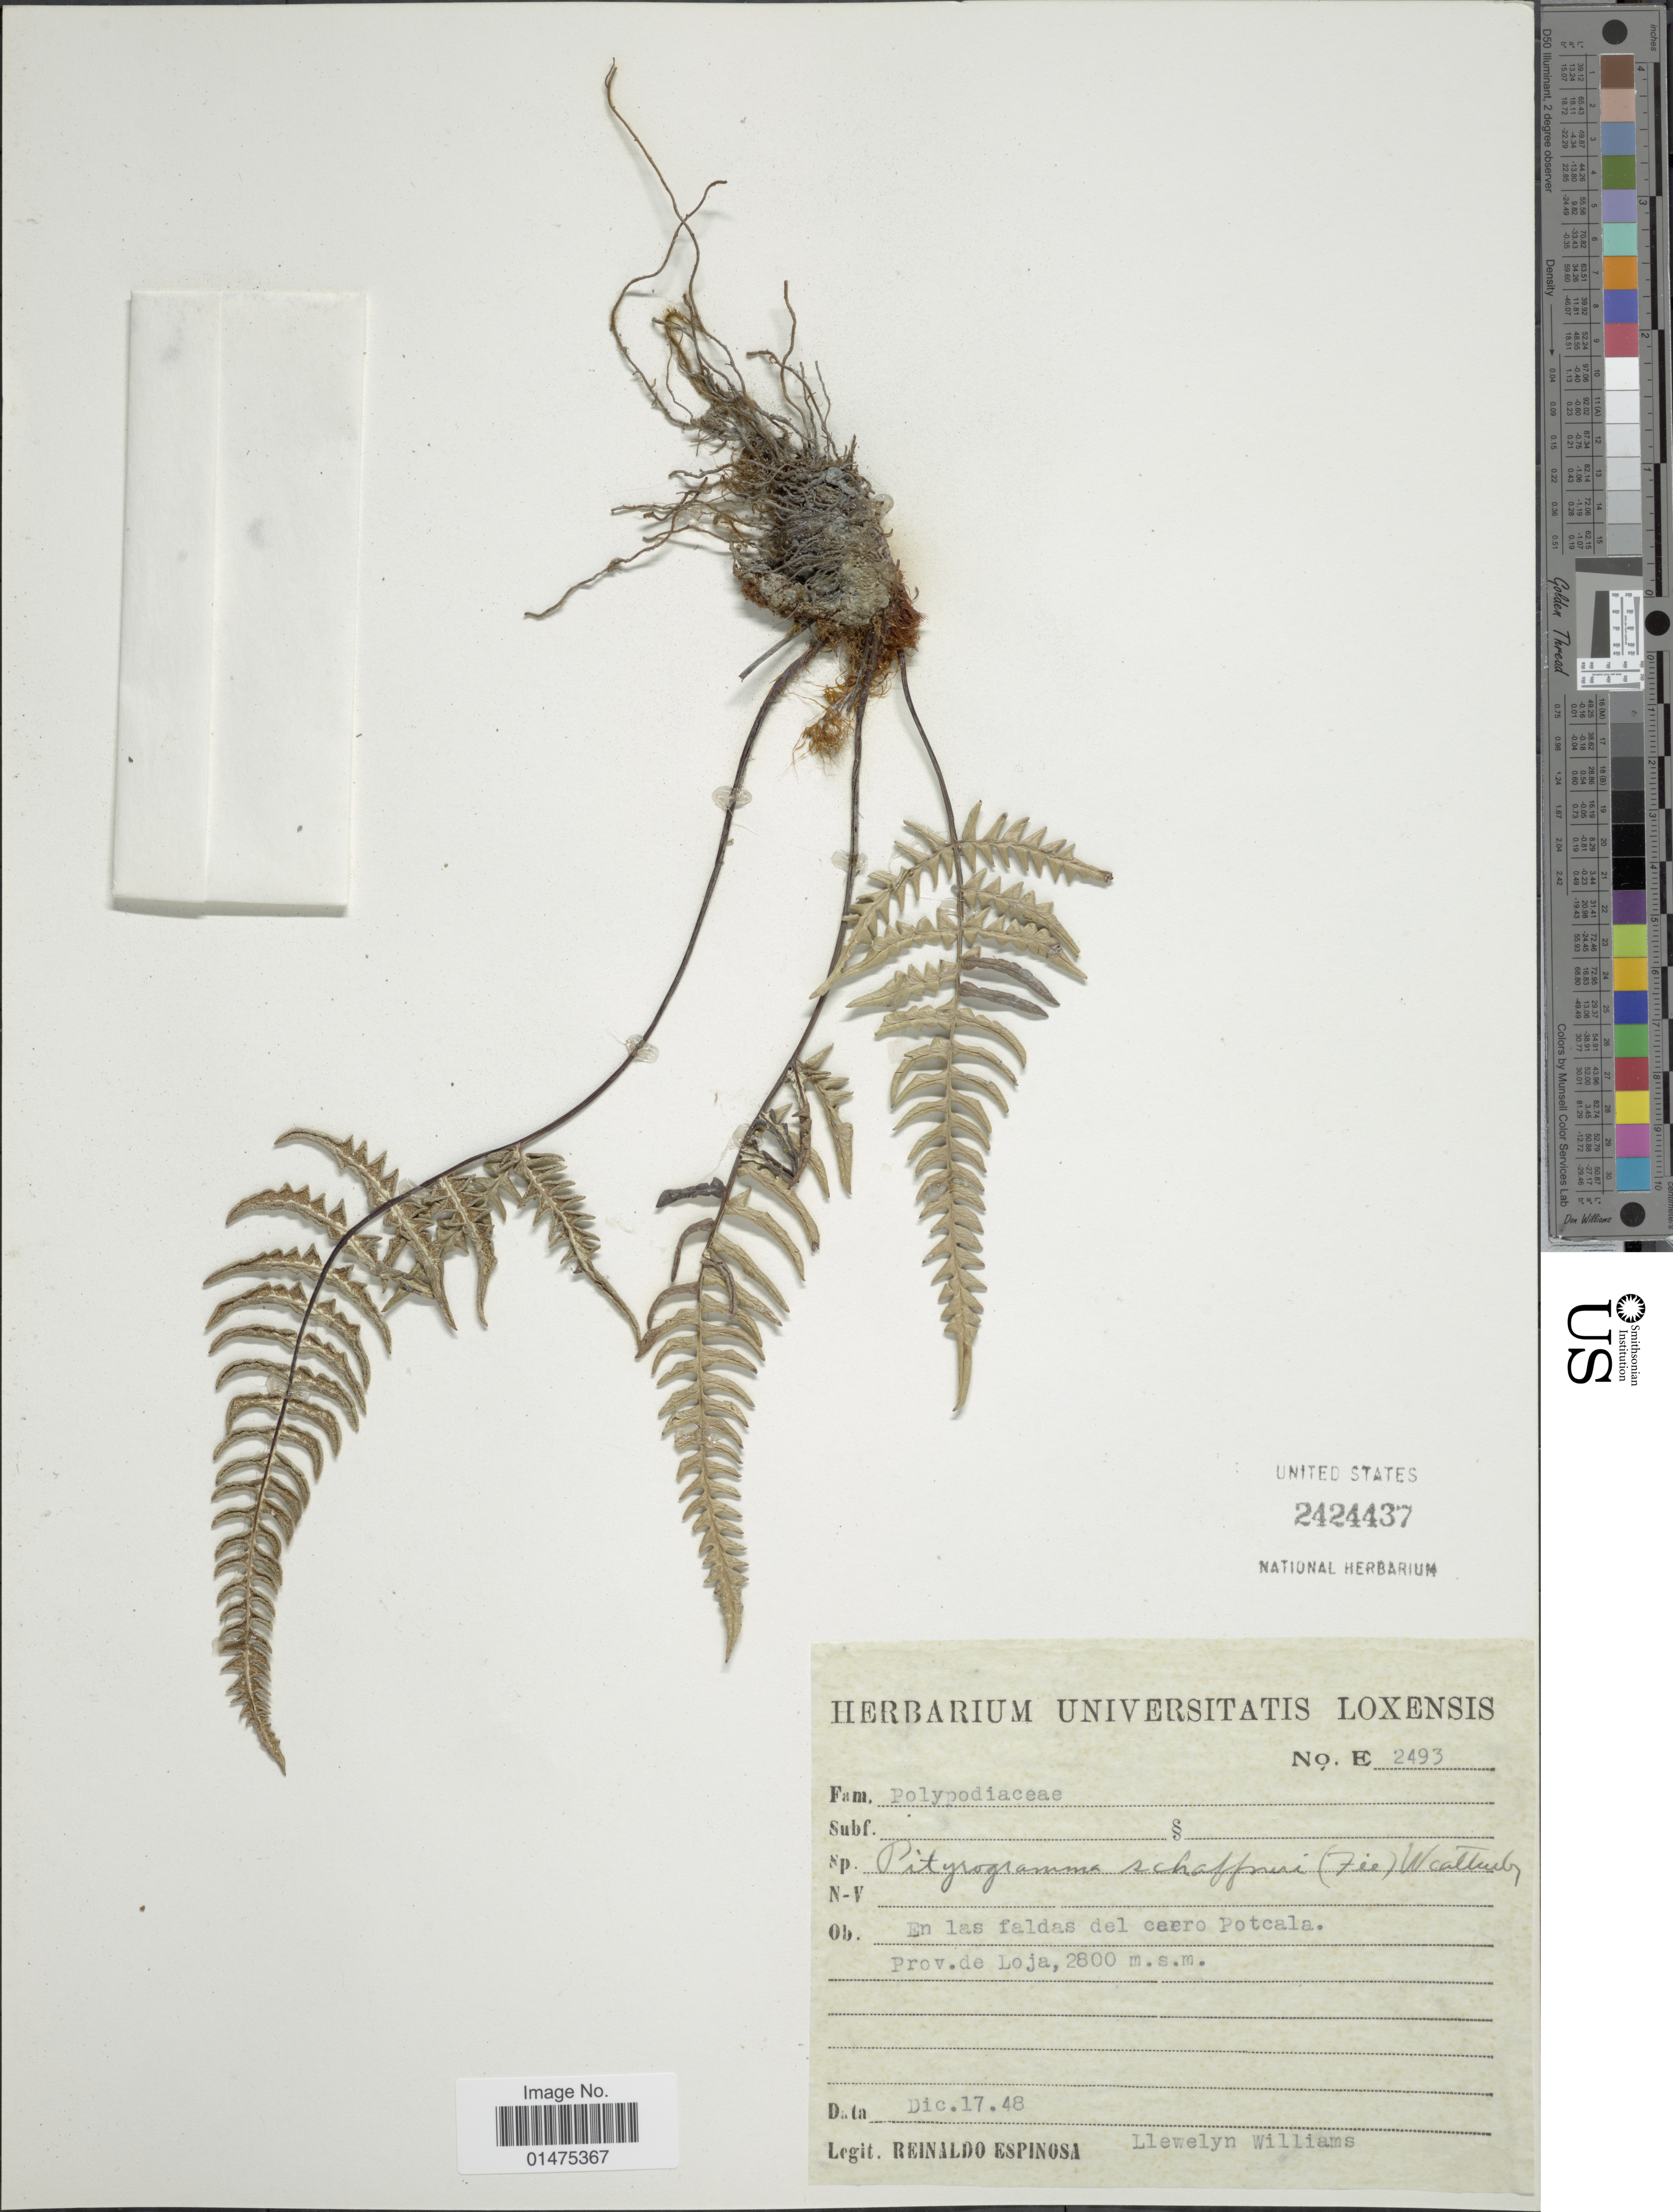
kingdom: Plantae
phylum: Tracheophyta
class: Polypodiopsida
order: Polypodiales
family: Pteridaceae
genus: Pityrogramma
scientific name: Pityrogramma sp.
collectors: R. Espinosa & Ll. Williams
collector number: E2493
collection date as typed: Transcribed d/m/y: 17/12/48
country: Ecuador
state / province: Loja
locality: En las faldas del cerro potcala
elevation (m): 2800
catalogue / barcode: US 2424437